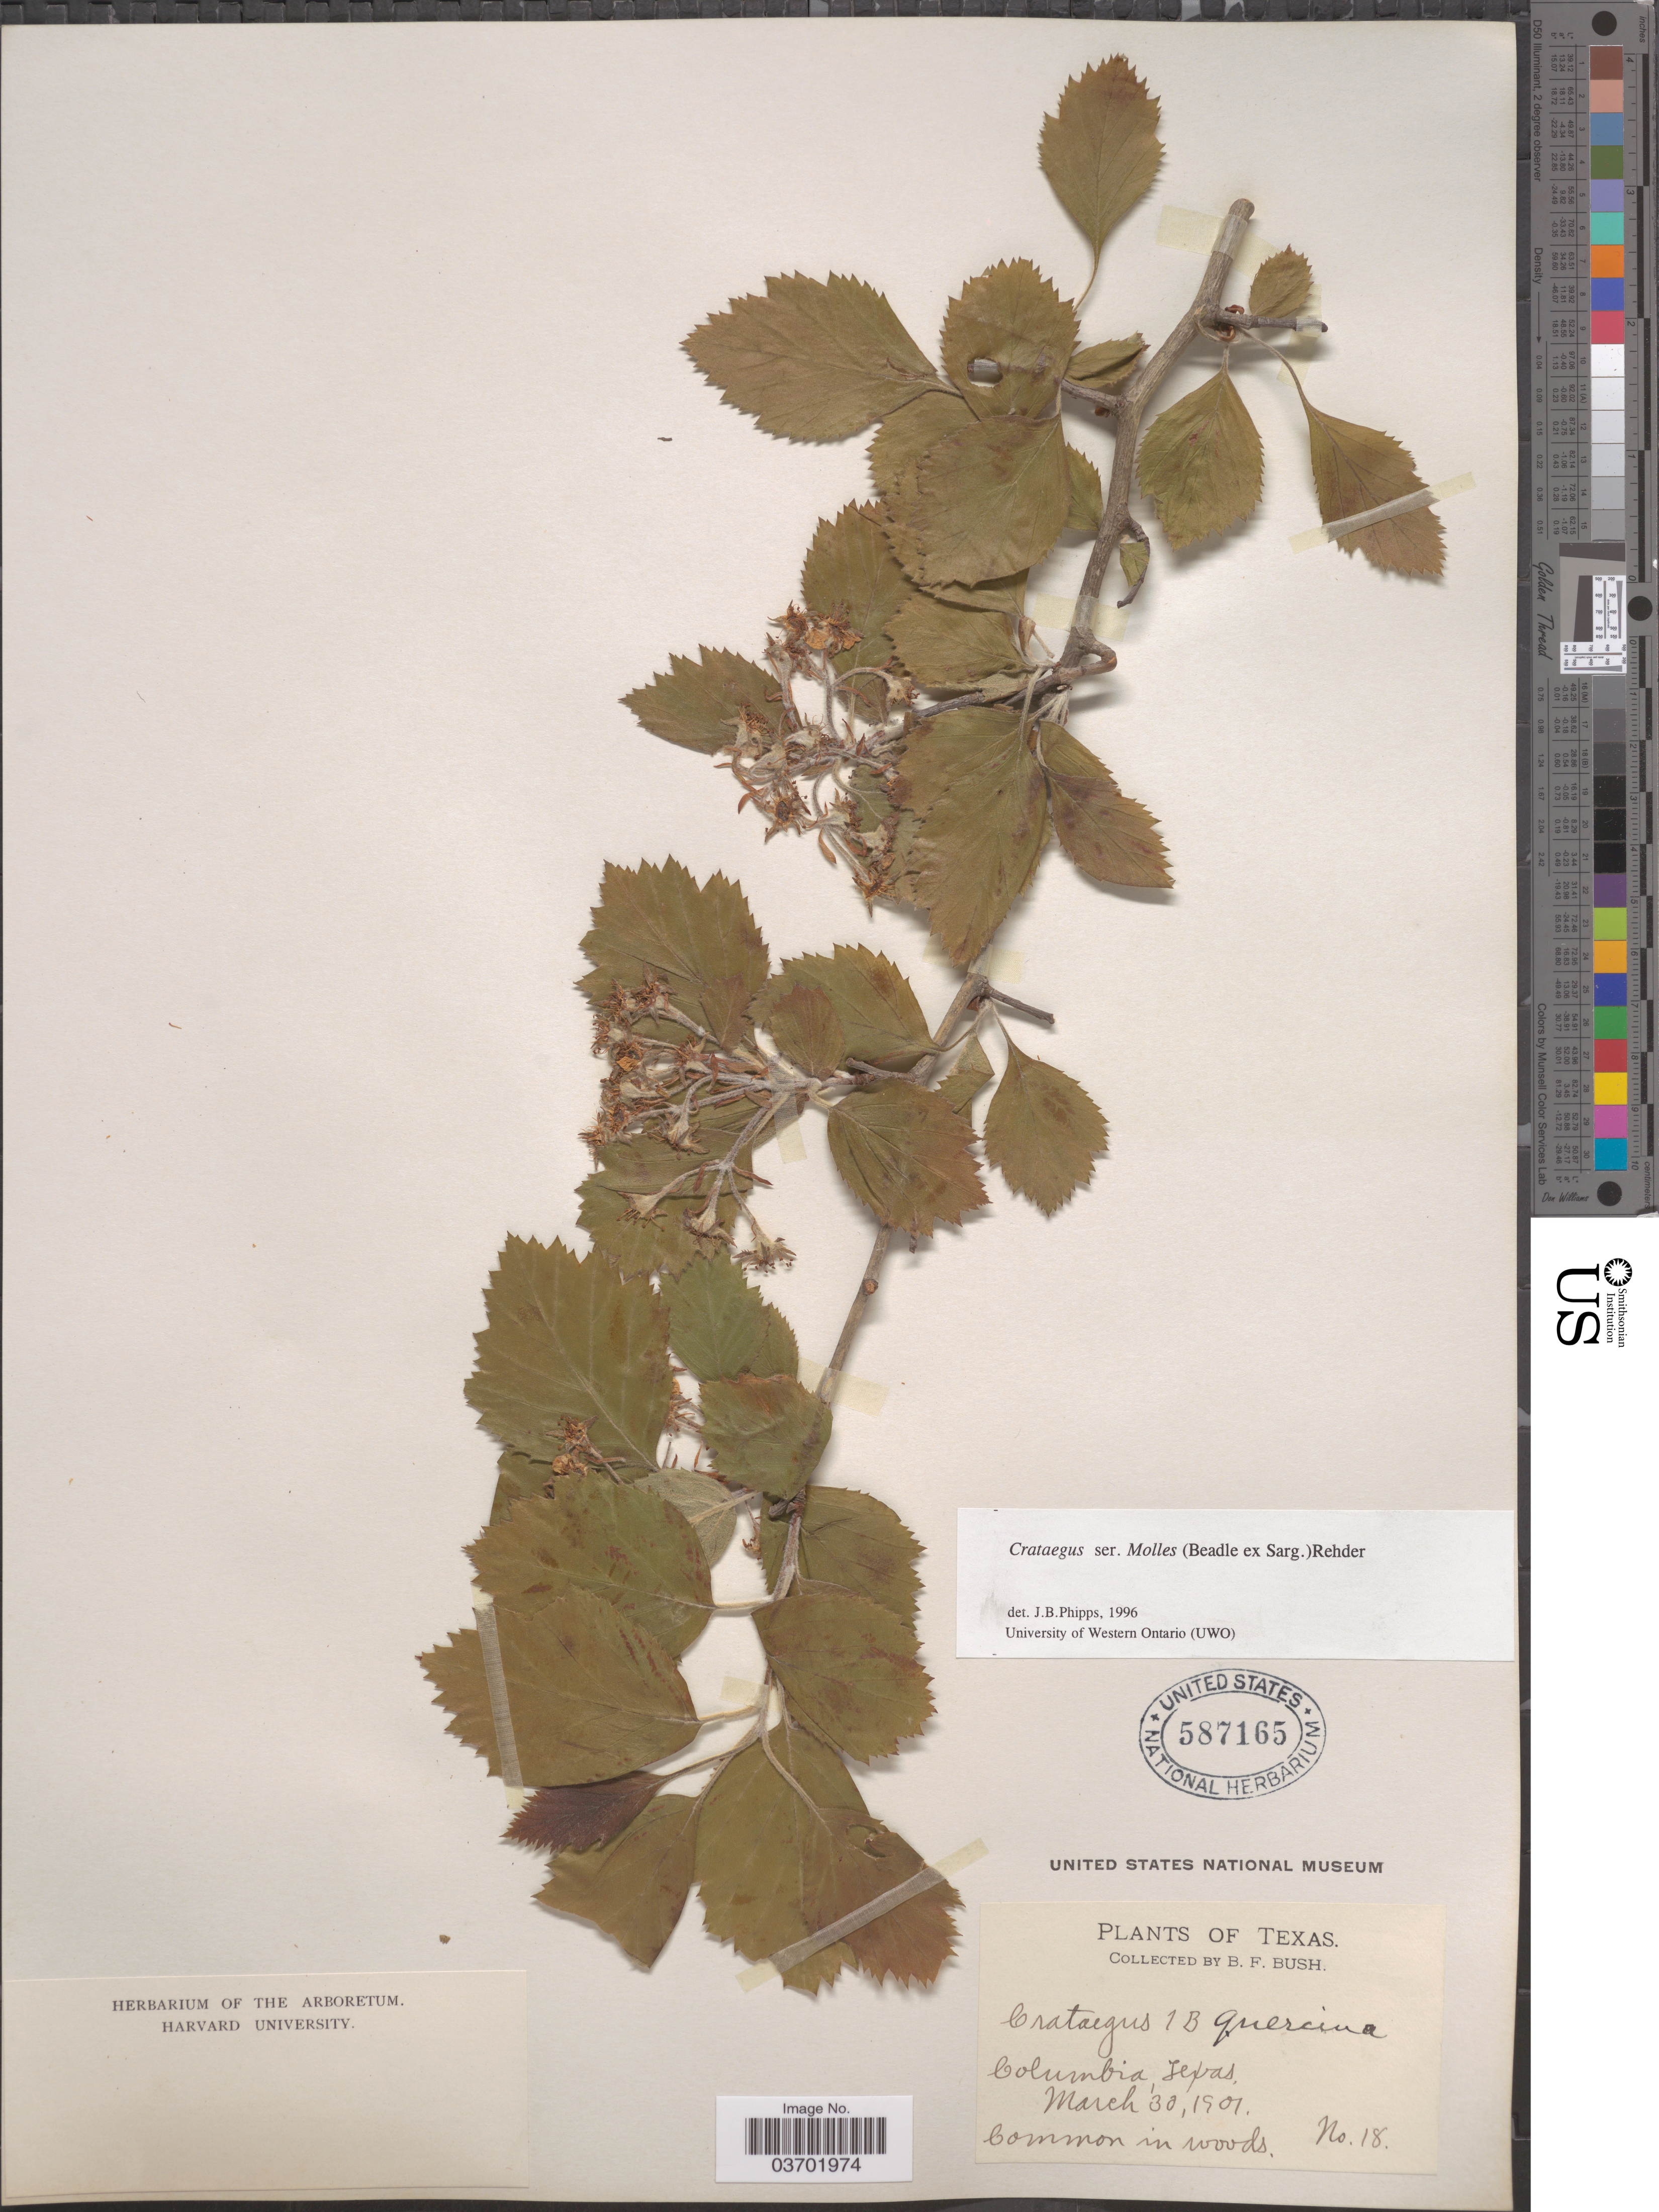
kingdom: Plantae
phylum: Tracheophyta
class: Magnoliopsida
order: Rosales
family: Rosaceae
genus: Crataegus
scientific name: Crataegus texana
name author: Buckley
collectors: B. F. Bush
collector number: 18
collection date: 1901-03-30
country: United States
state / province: Texas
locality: Columbia.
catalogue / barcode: US 587165